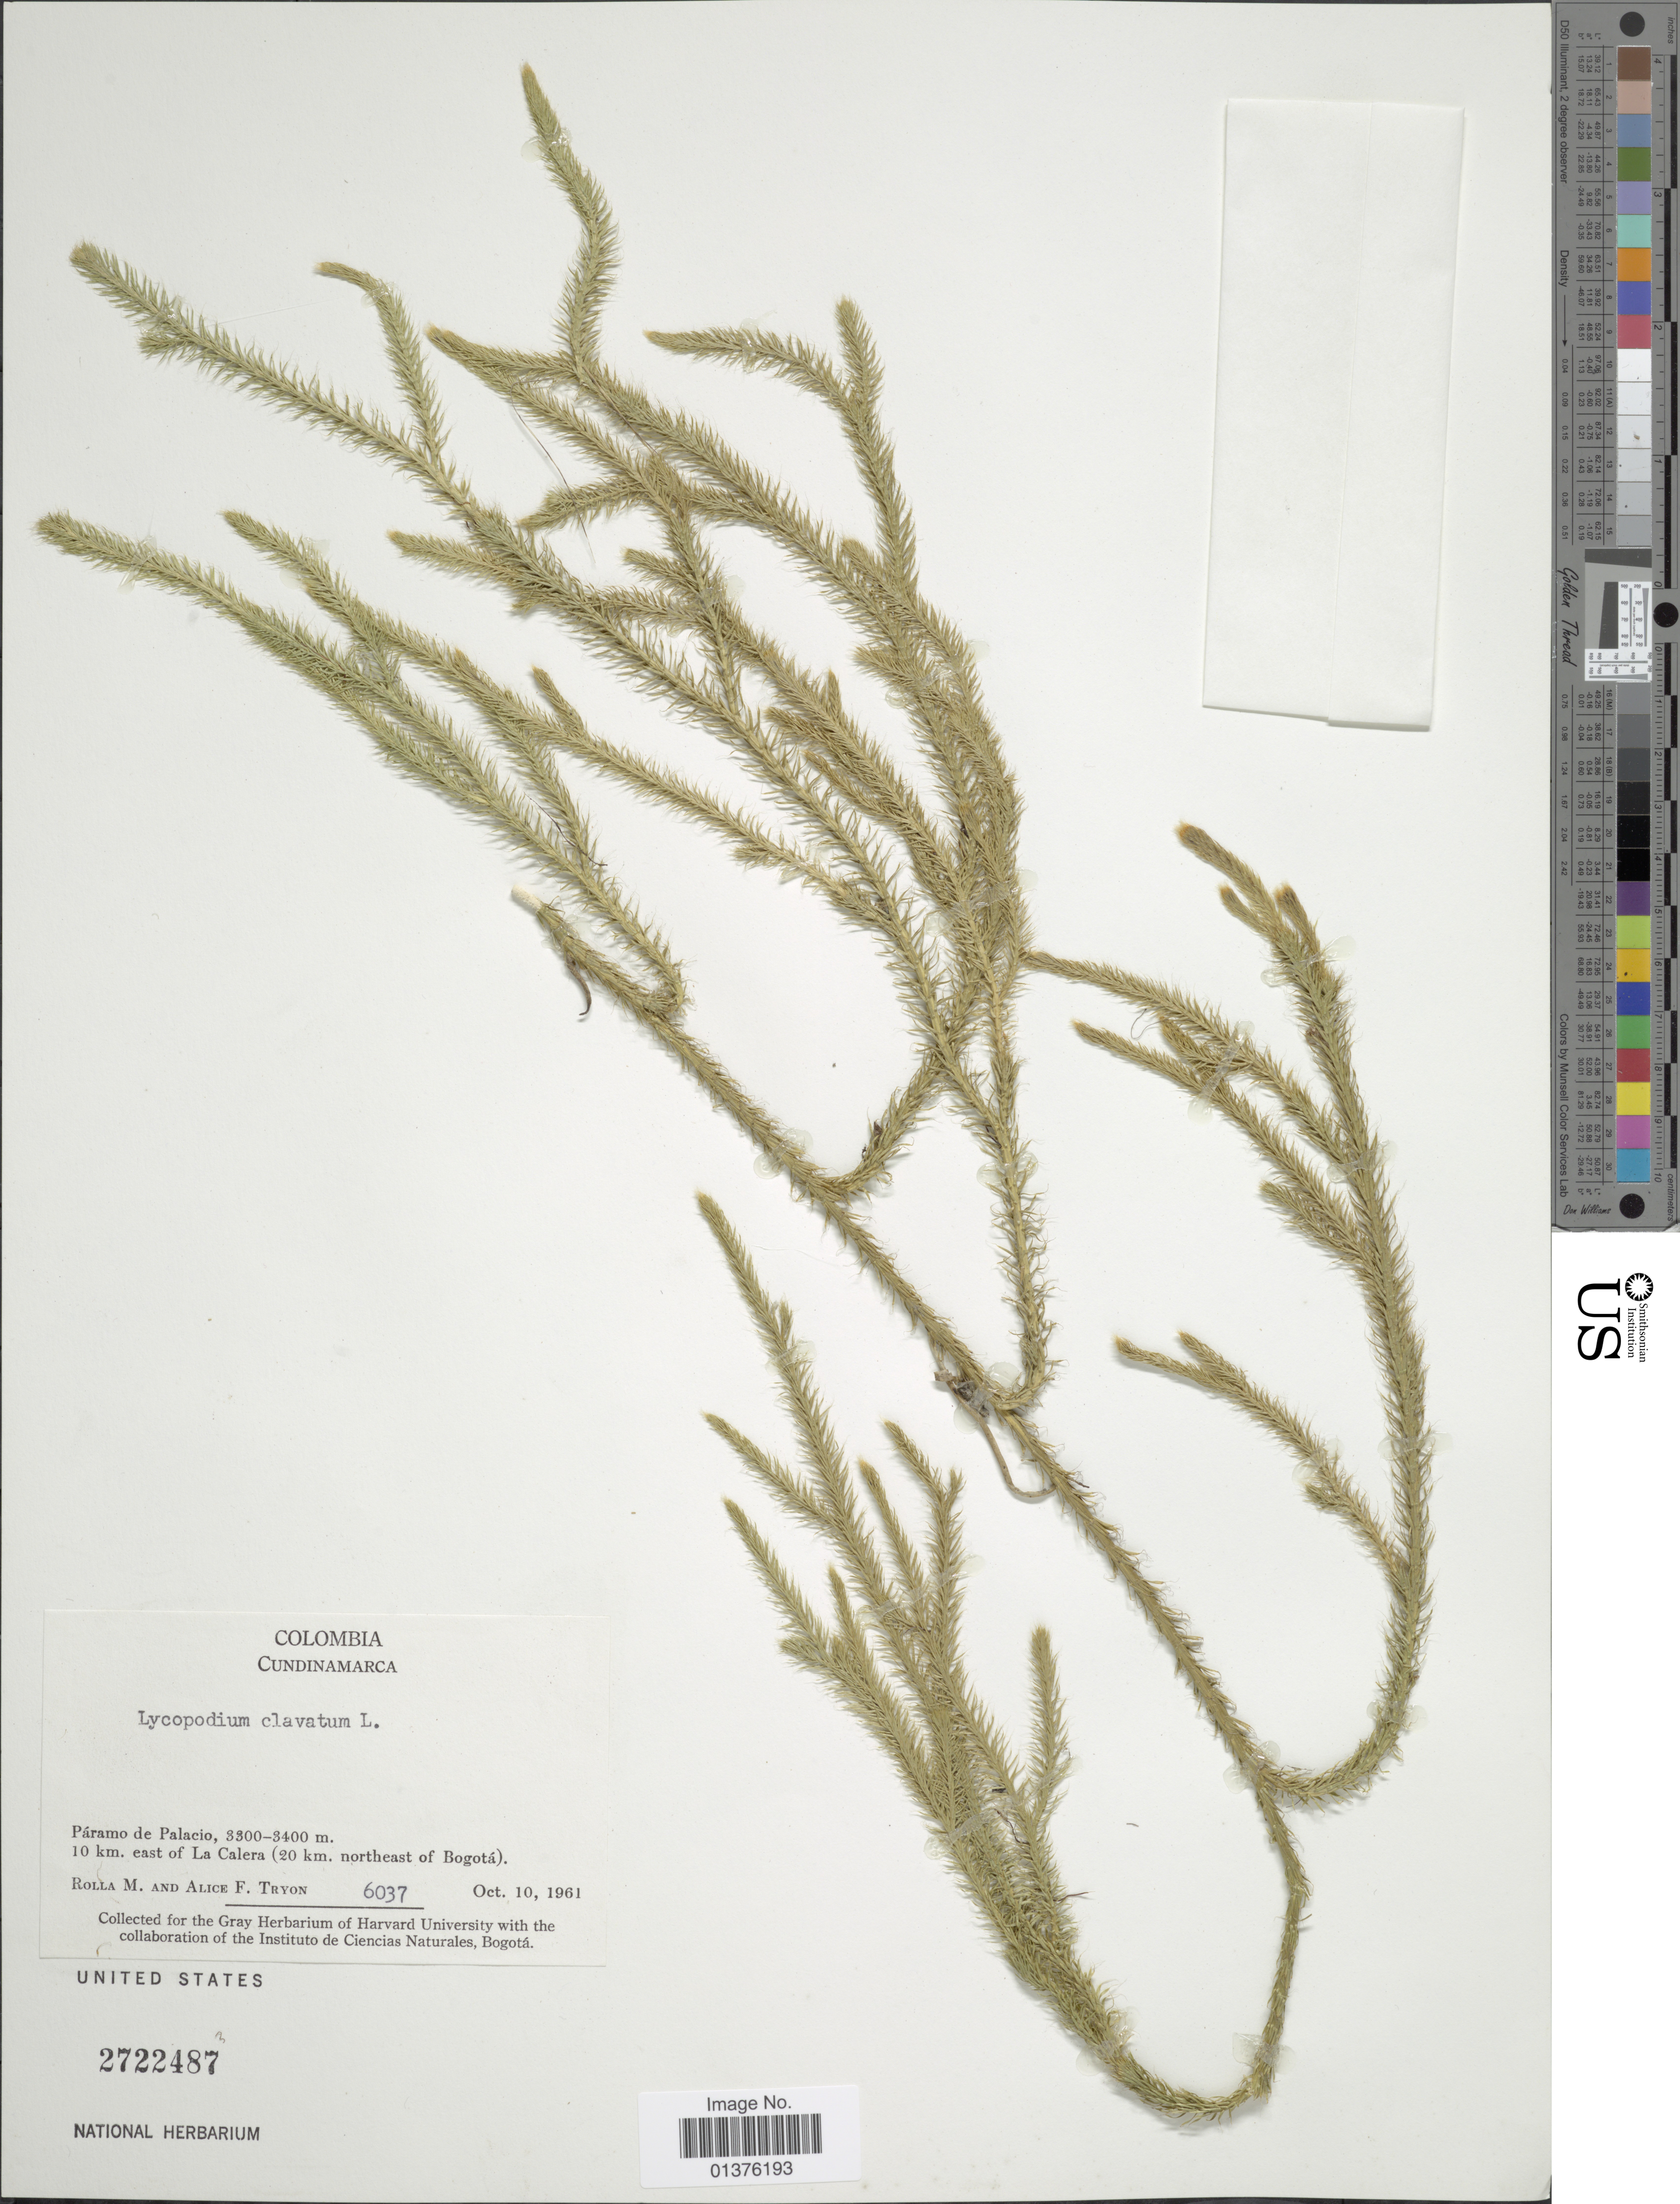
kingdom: Plantae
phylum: Tracheophyta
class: Lycopodiopsida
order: Lycopodiales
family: Lycopodiaceae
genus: Lycopodium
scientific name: Lycopodium clavatum subsp. clavatum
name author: L.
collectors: M. Rolla & A. F. Tryon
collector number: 6037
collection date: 1961-10-10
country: Colombia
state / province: Cundinamarca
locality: Páramo de Palacio, 3300-3400m, 10km east of La Calera(20km northeast of Bogotá)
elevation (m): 3300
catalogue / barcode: US 2722487